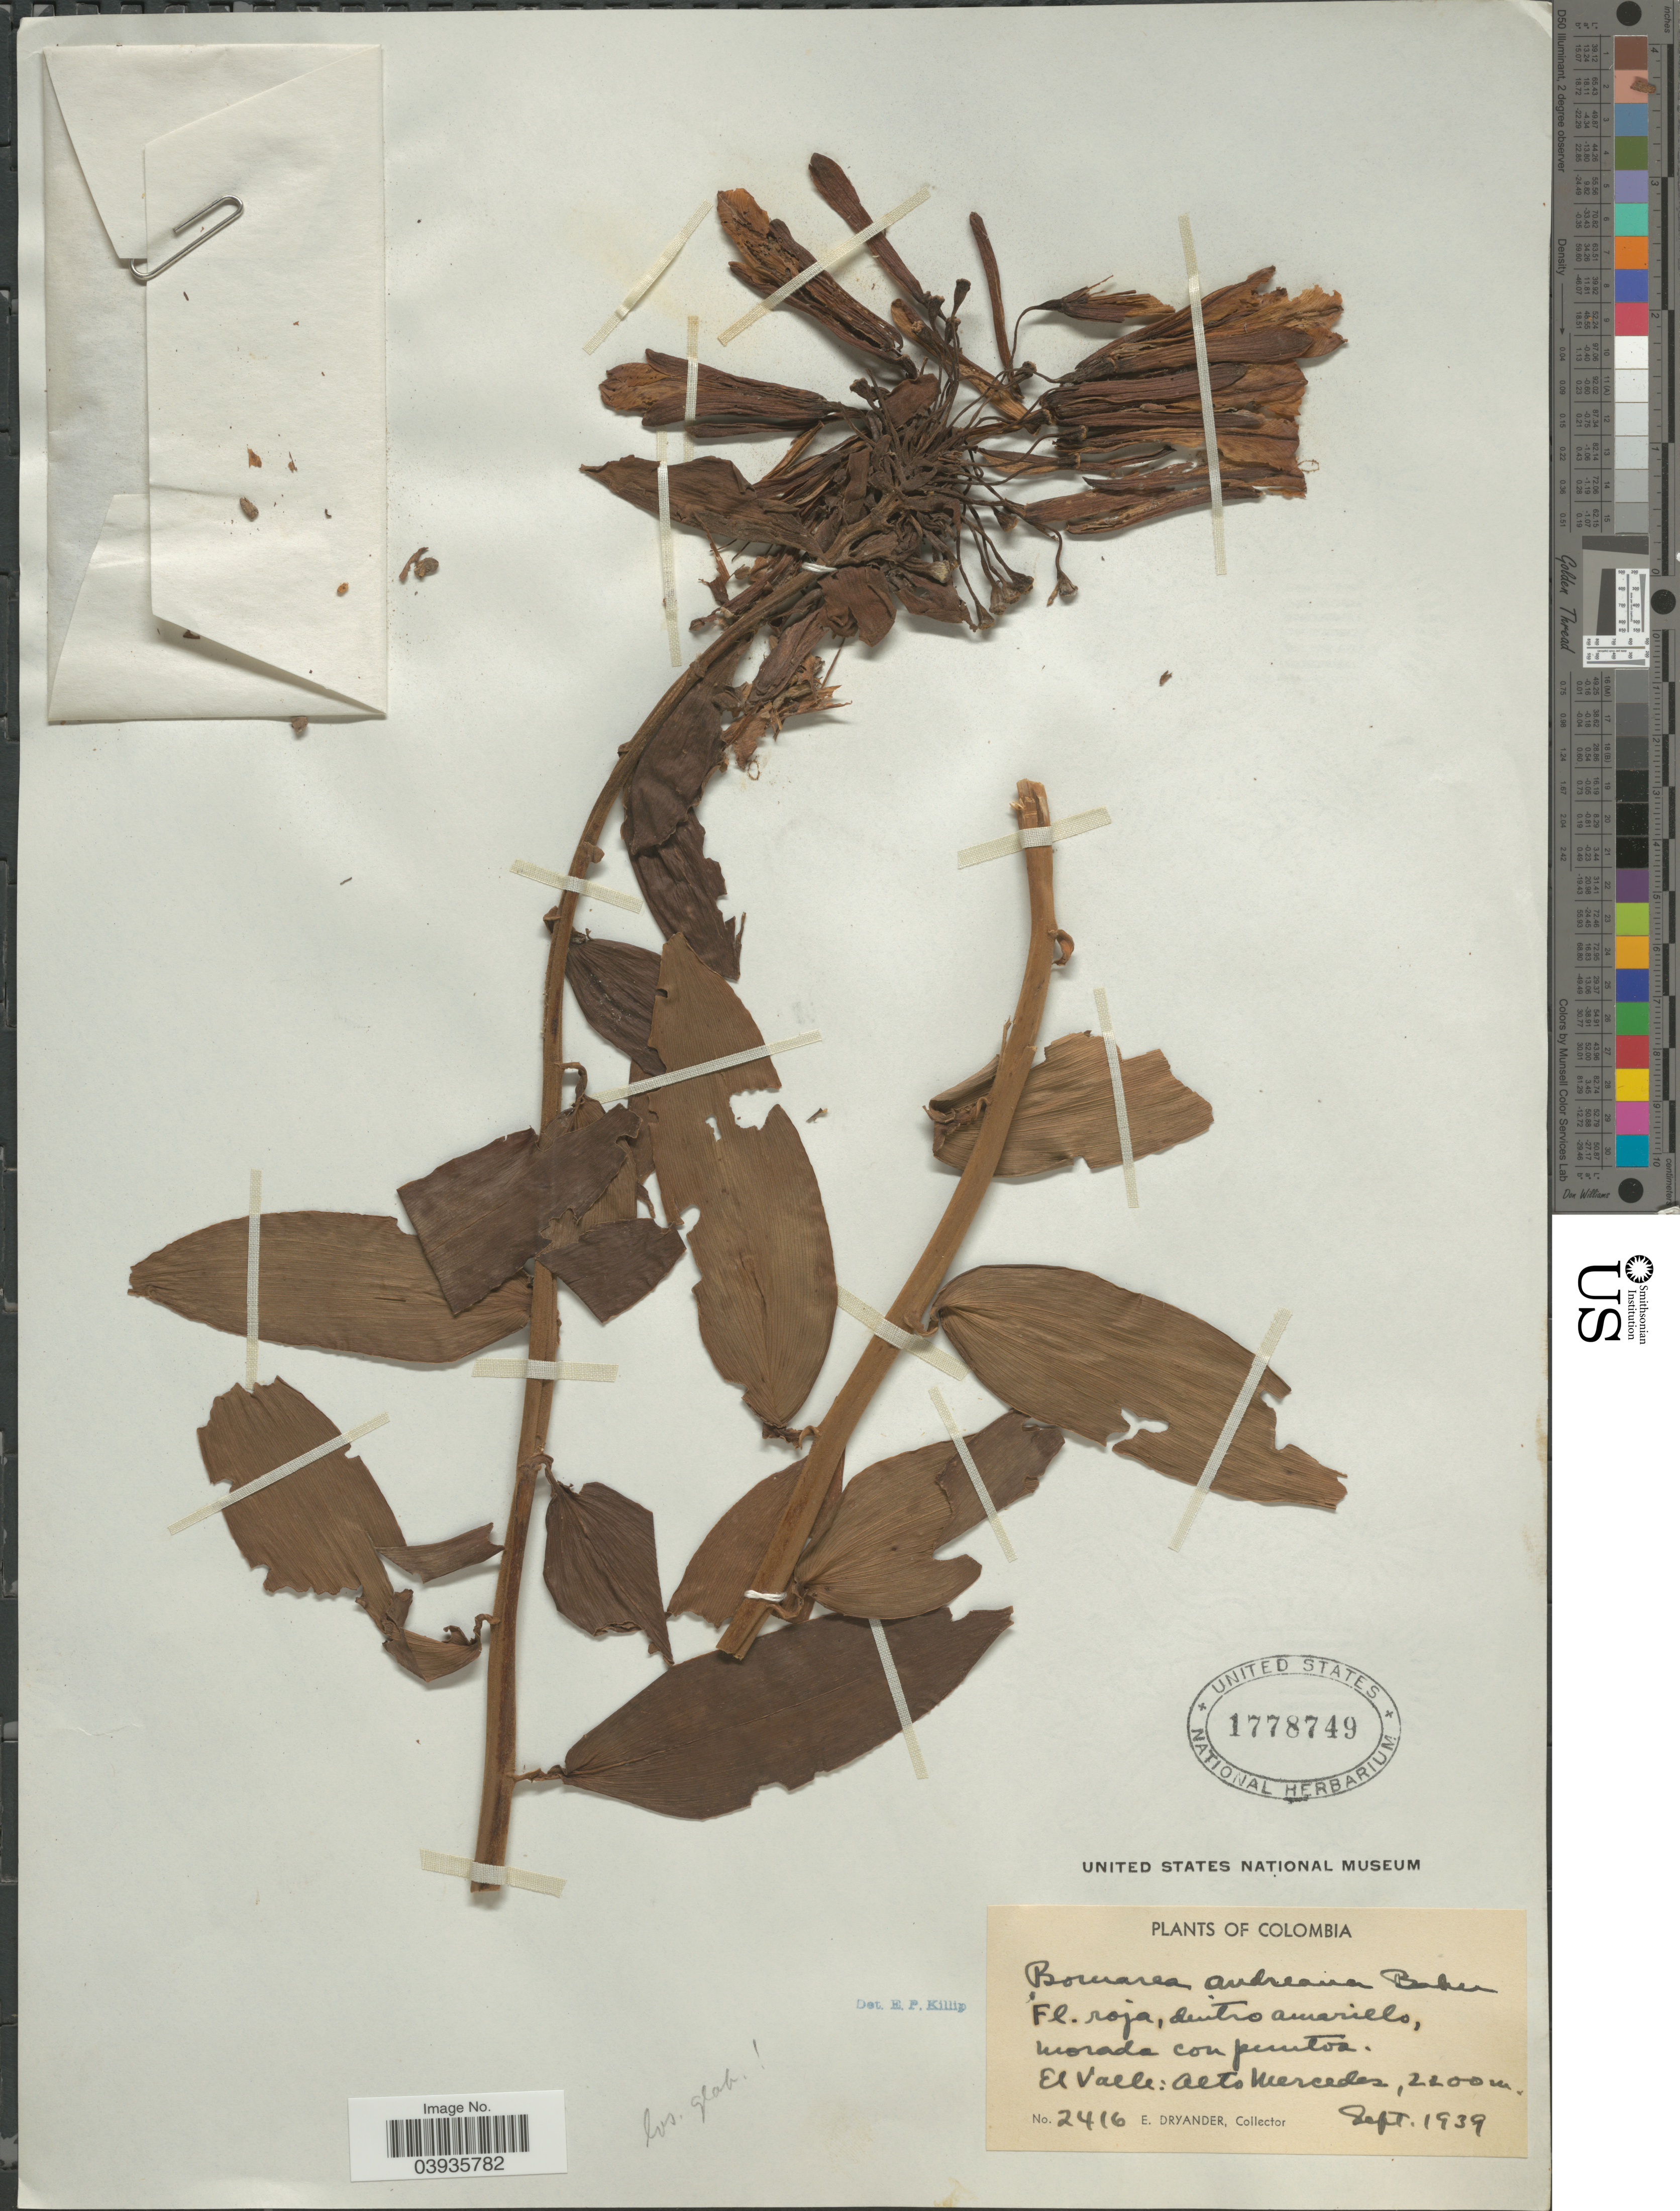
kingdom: Plantae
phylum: Tracheophyta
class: Liliopsida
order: Liliales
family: Alstroemeriaceae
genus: Bomarea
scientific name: Bomarea andreana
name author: Baker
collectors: E. Dryander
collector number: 2416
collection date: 1939-09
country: Colombia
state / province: Valle del Cauca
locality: El Valle: Alto Mercedes.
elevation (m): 2200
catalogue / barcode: US 1778749